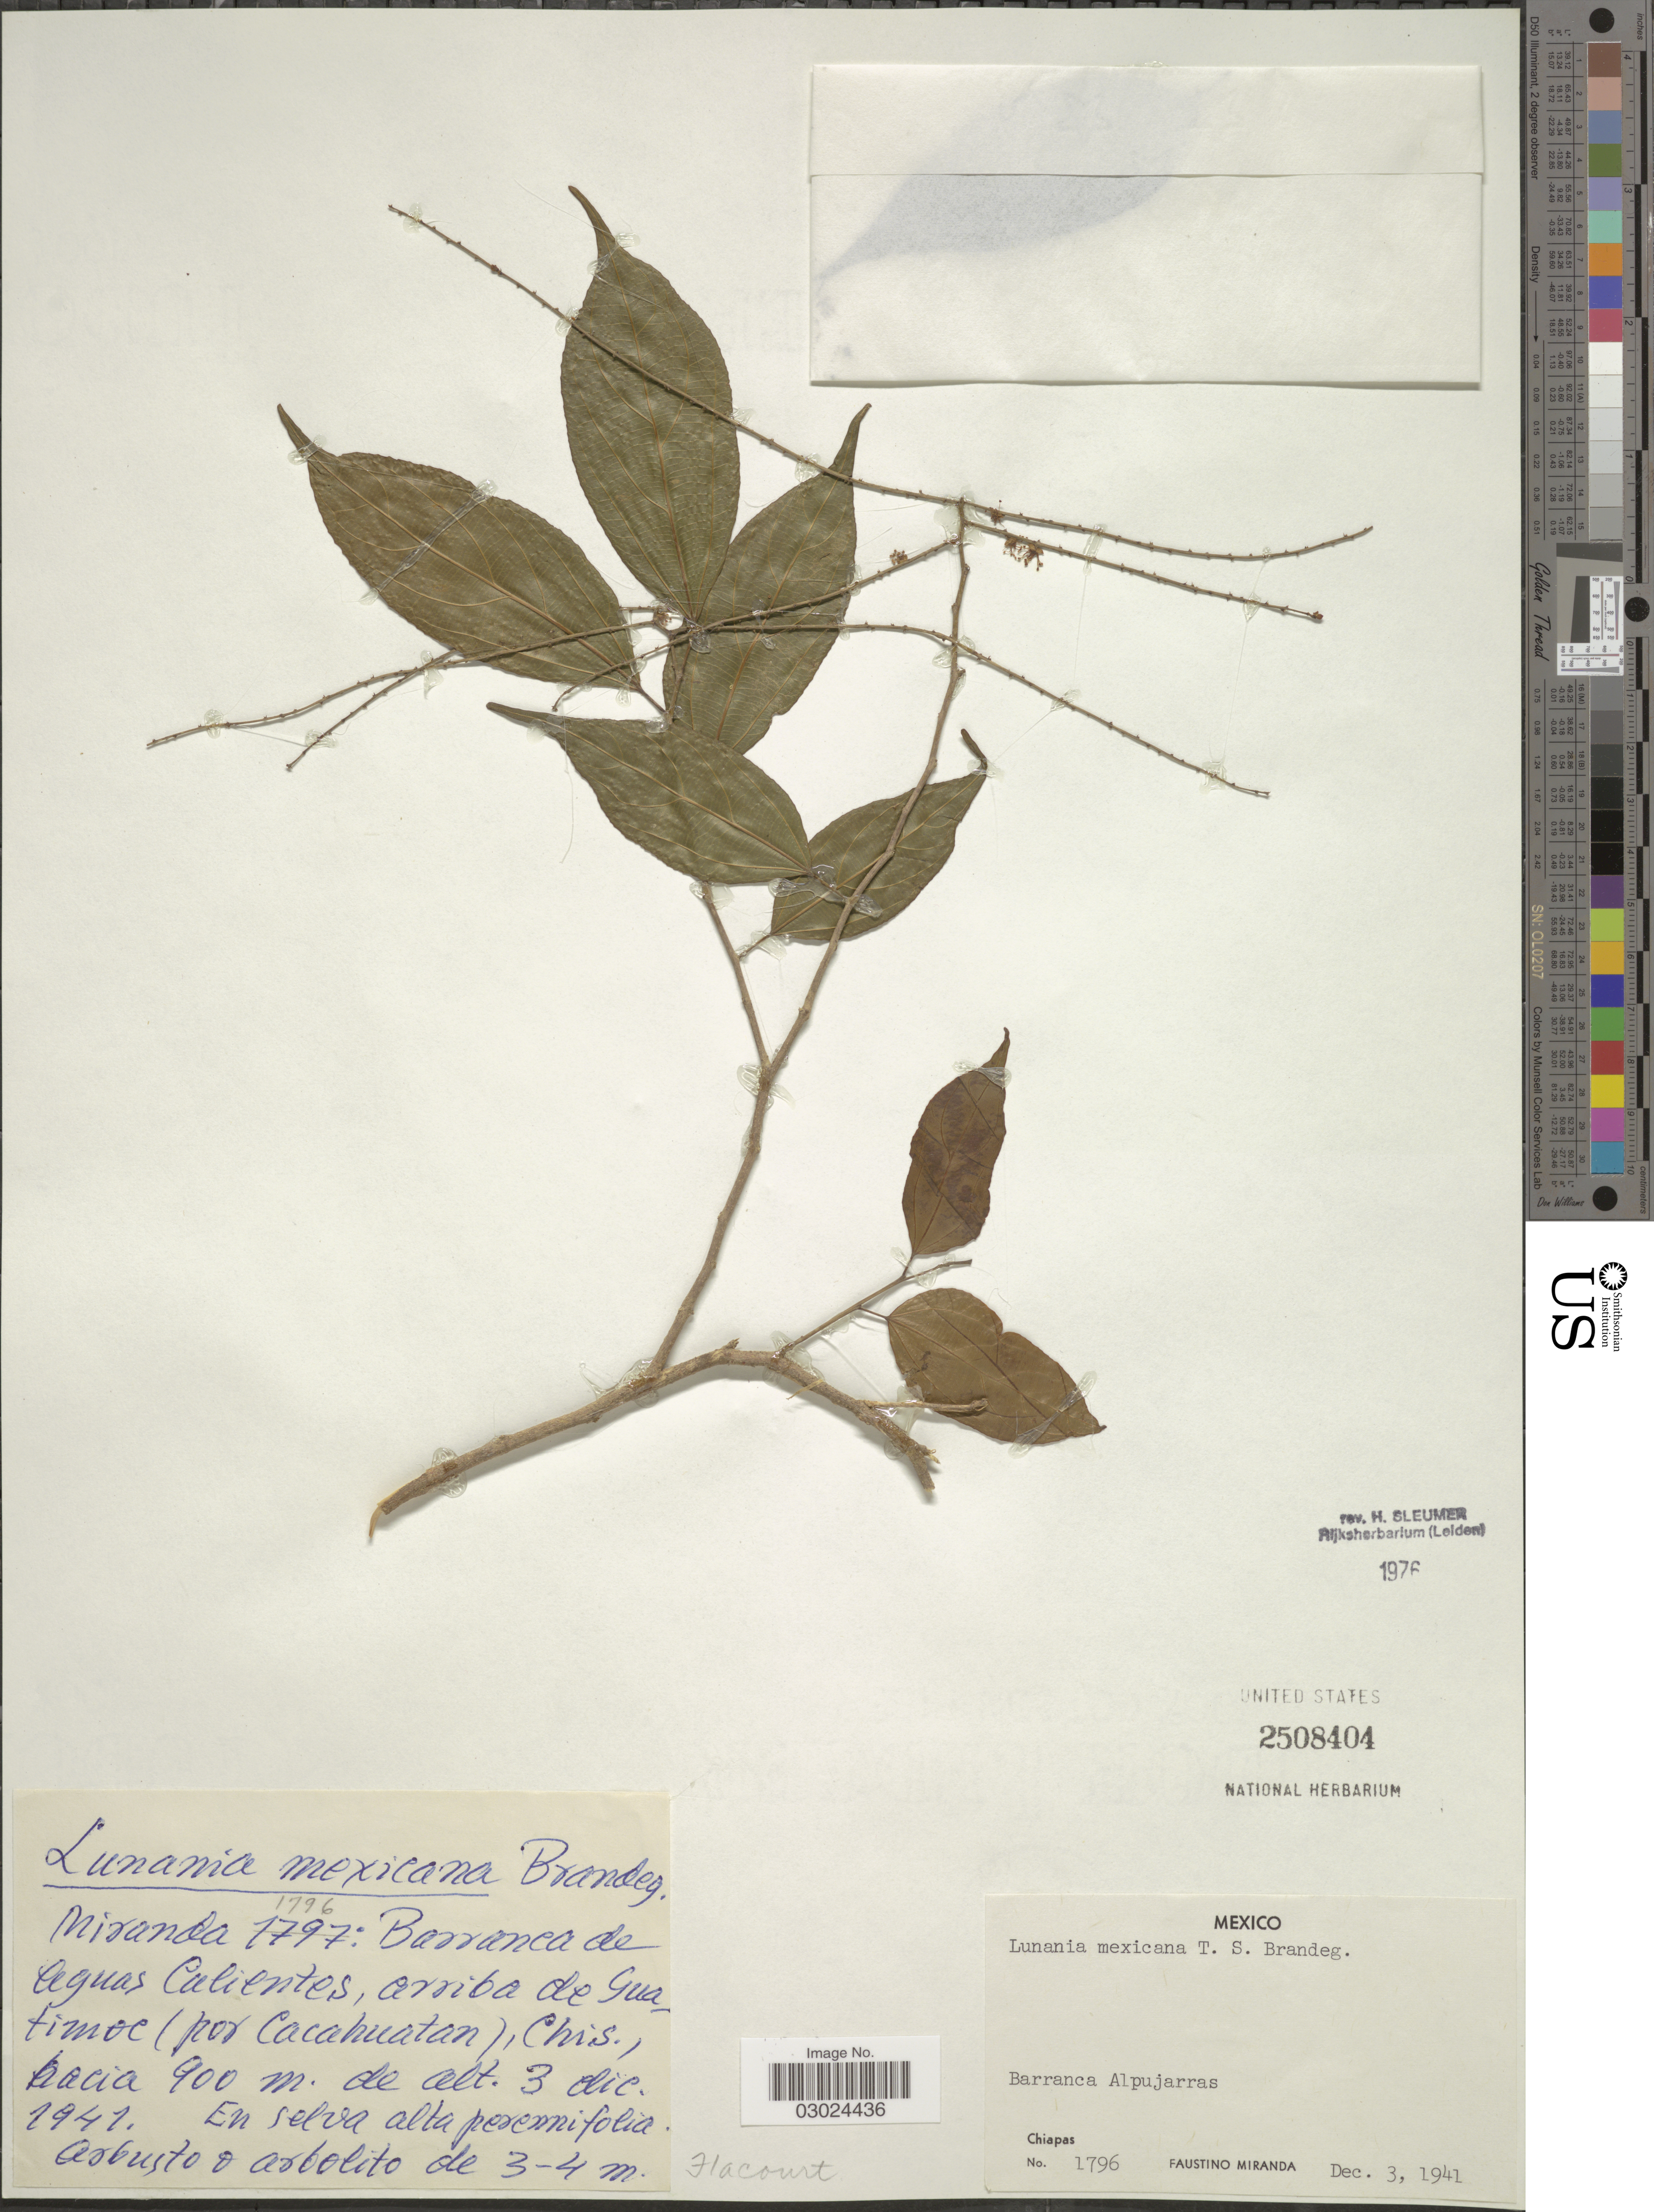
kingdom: Plantae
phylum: Tracheophyta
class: Magnoliopsida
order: Malpighiales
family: Salicaceae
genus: Lunania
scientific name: Lunania mexicana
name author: Brandegee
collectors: F. Miranda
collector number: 1796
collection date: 1941-12-03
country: Mexico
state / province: Chiapas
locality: Barranca Alpujarras. Chiapas. Barranca de Ceguas Calientes, arriba de Guatimoc (por Cacahuatan), Chis.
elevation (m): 900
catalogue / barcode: US 2508404